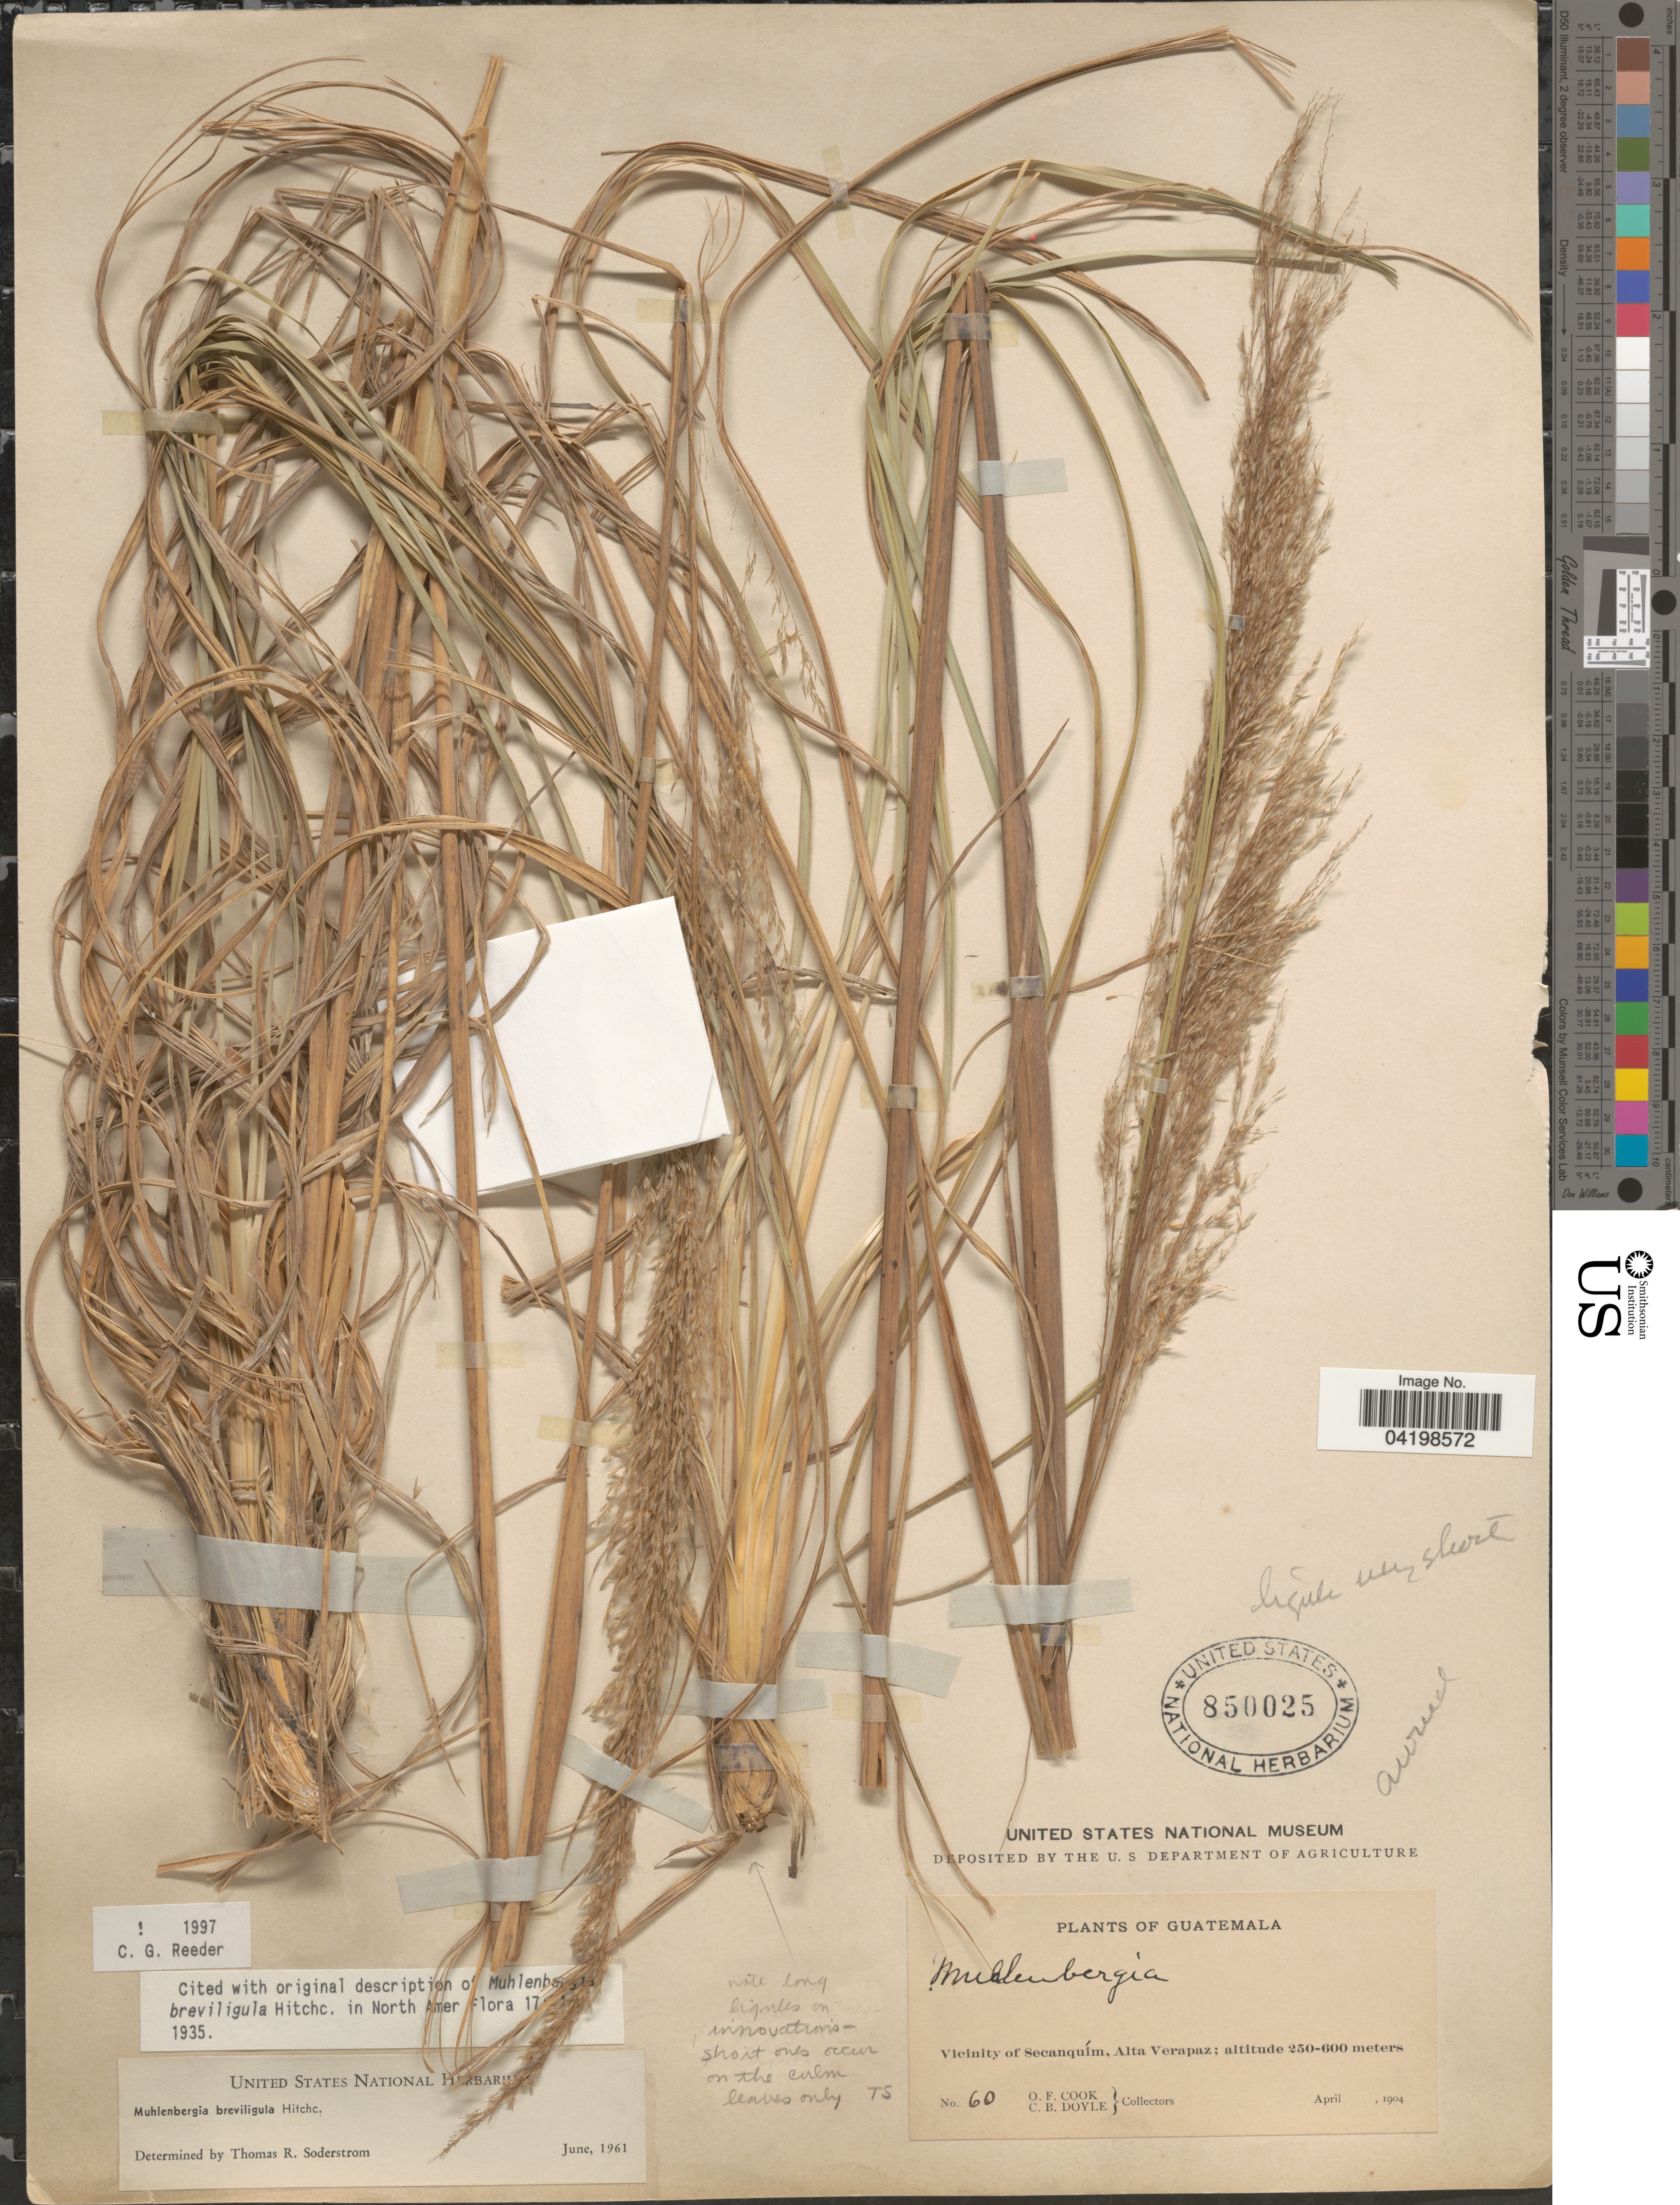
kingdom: Plantae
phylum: Tracheophyta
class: Liliopsida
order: Poales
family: Poaceae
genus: Muhlenbergia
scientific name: Muhlenbergia breviligula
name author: Hitchc.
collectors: O. F. Cook & C. Doyle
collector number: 60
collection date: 1904-04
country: Guatemala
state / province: Alta Verapaz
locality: Vicinity of Secanquím.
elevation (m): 250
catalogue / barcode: US 850025